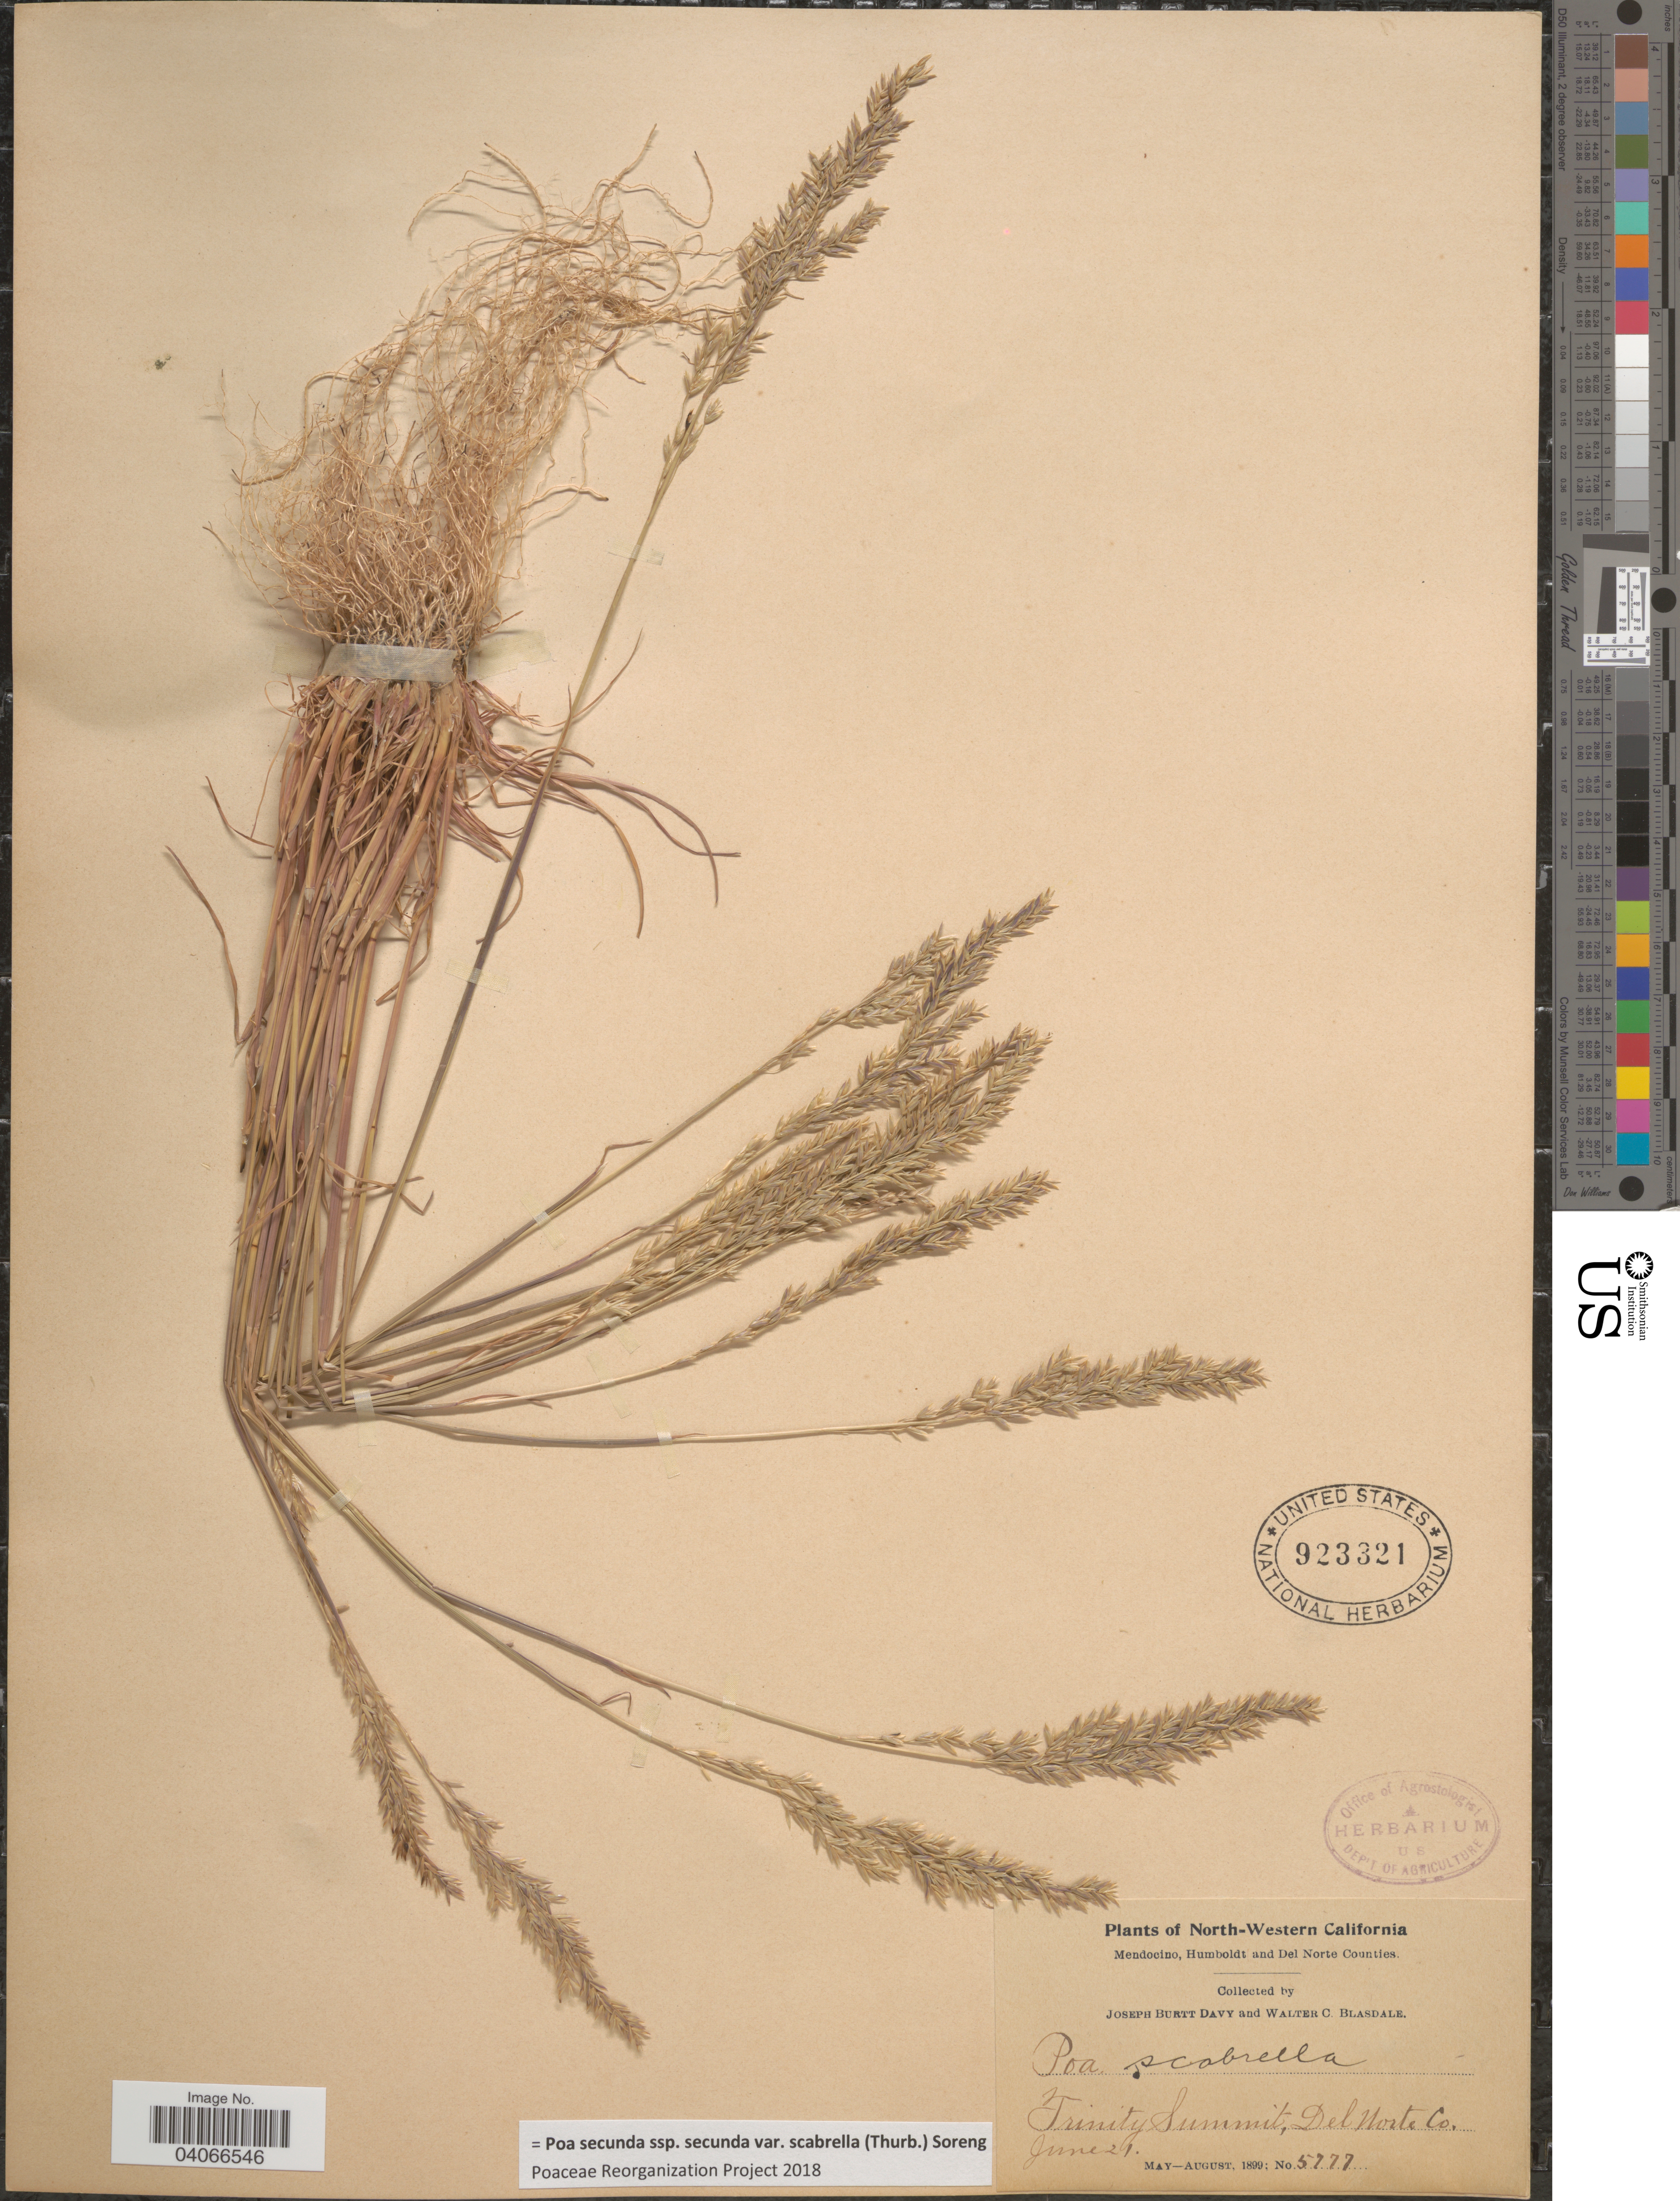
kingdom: Plantae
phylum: Tracheophyta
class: Liliopsida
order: Poales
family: Poaceae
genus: Poa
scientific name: Poa secunda subsp. secunda var. scabrella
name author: (Thurb.) Soreng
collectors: J. Burtt Davy & W. Blasdale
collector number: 5777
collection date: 1899-06-21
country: United States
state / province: California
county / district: Del Norte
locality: North-Western California. Trinity Summit, Del Norte Co.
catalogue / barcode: US 923321